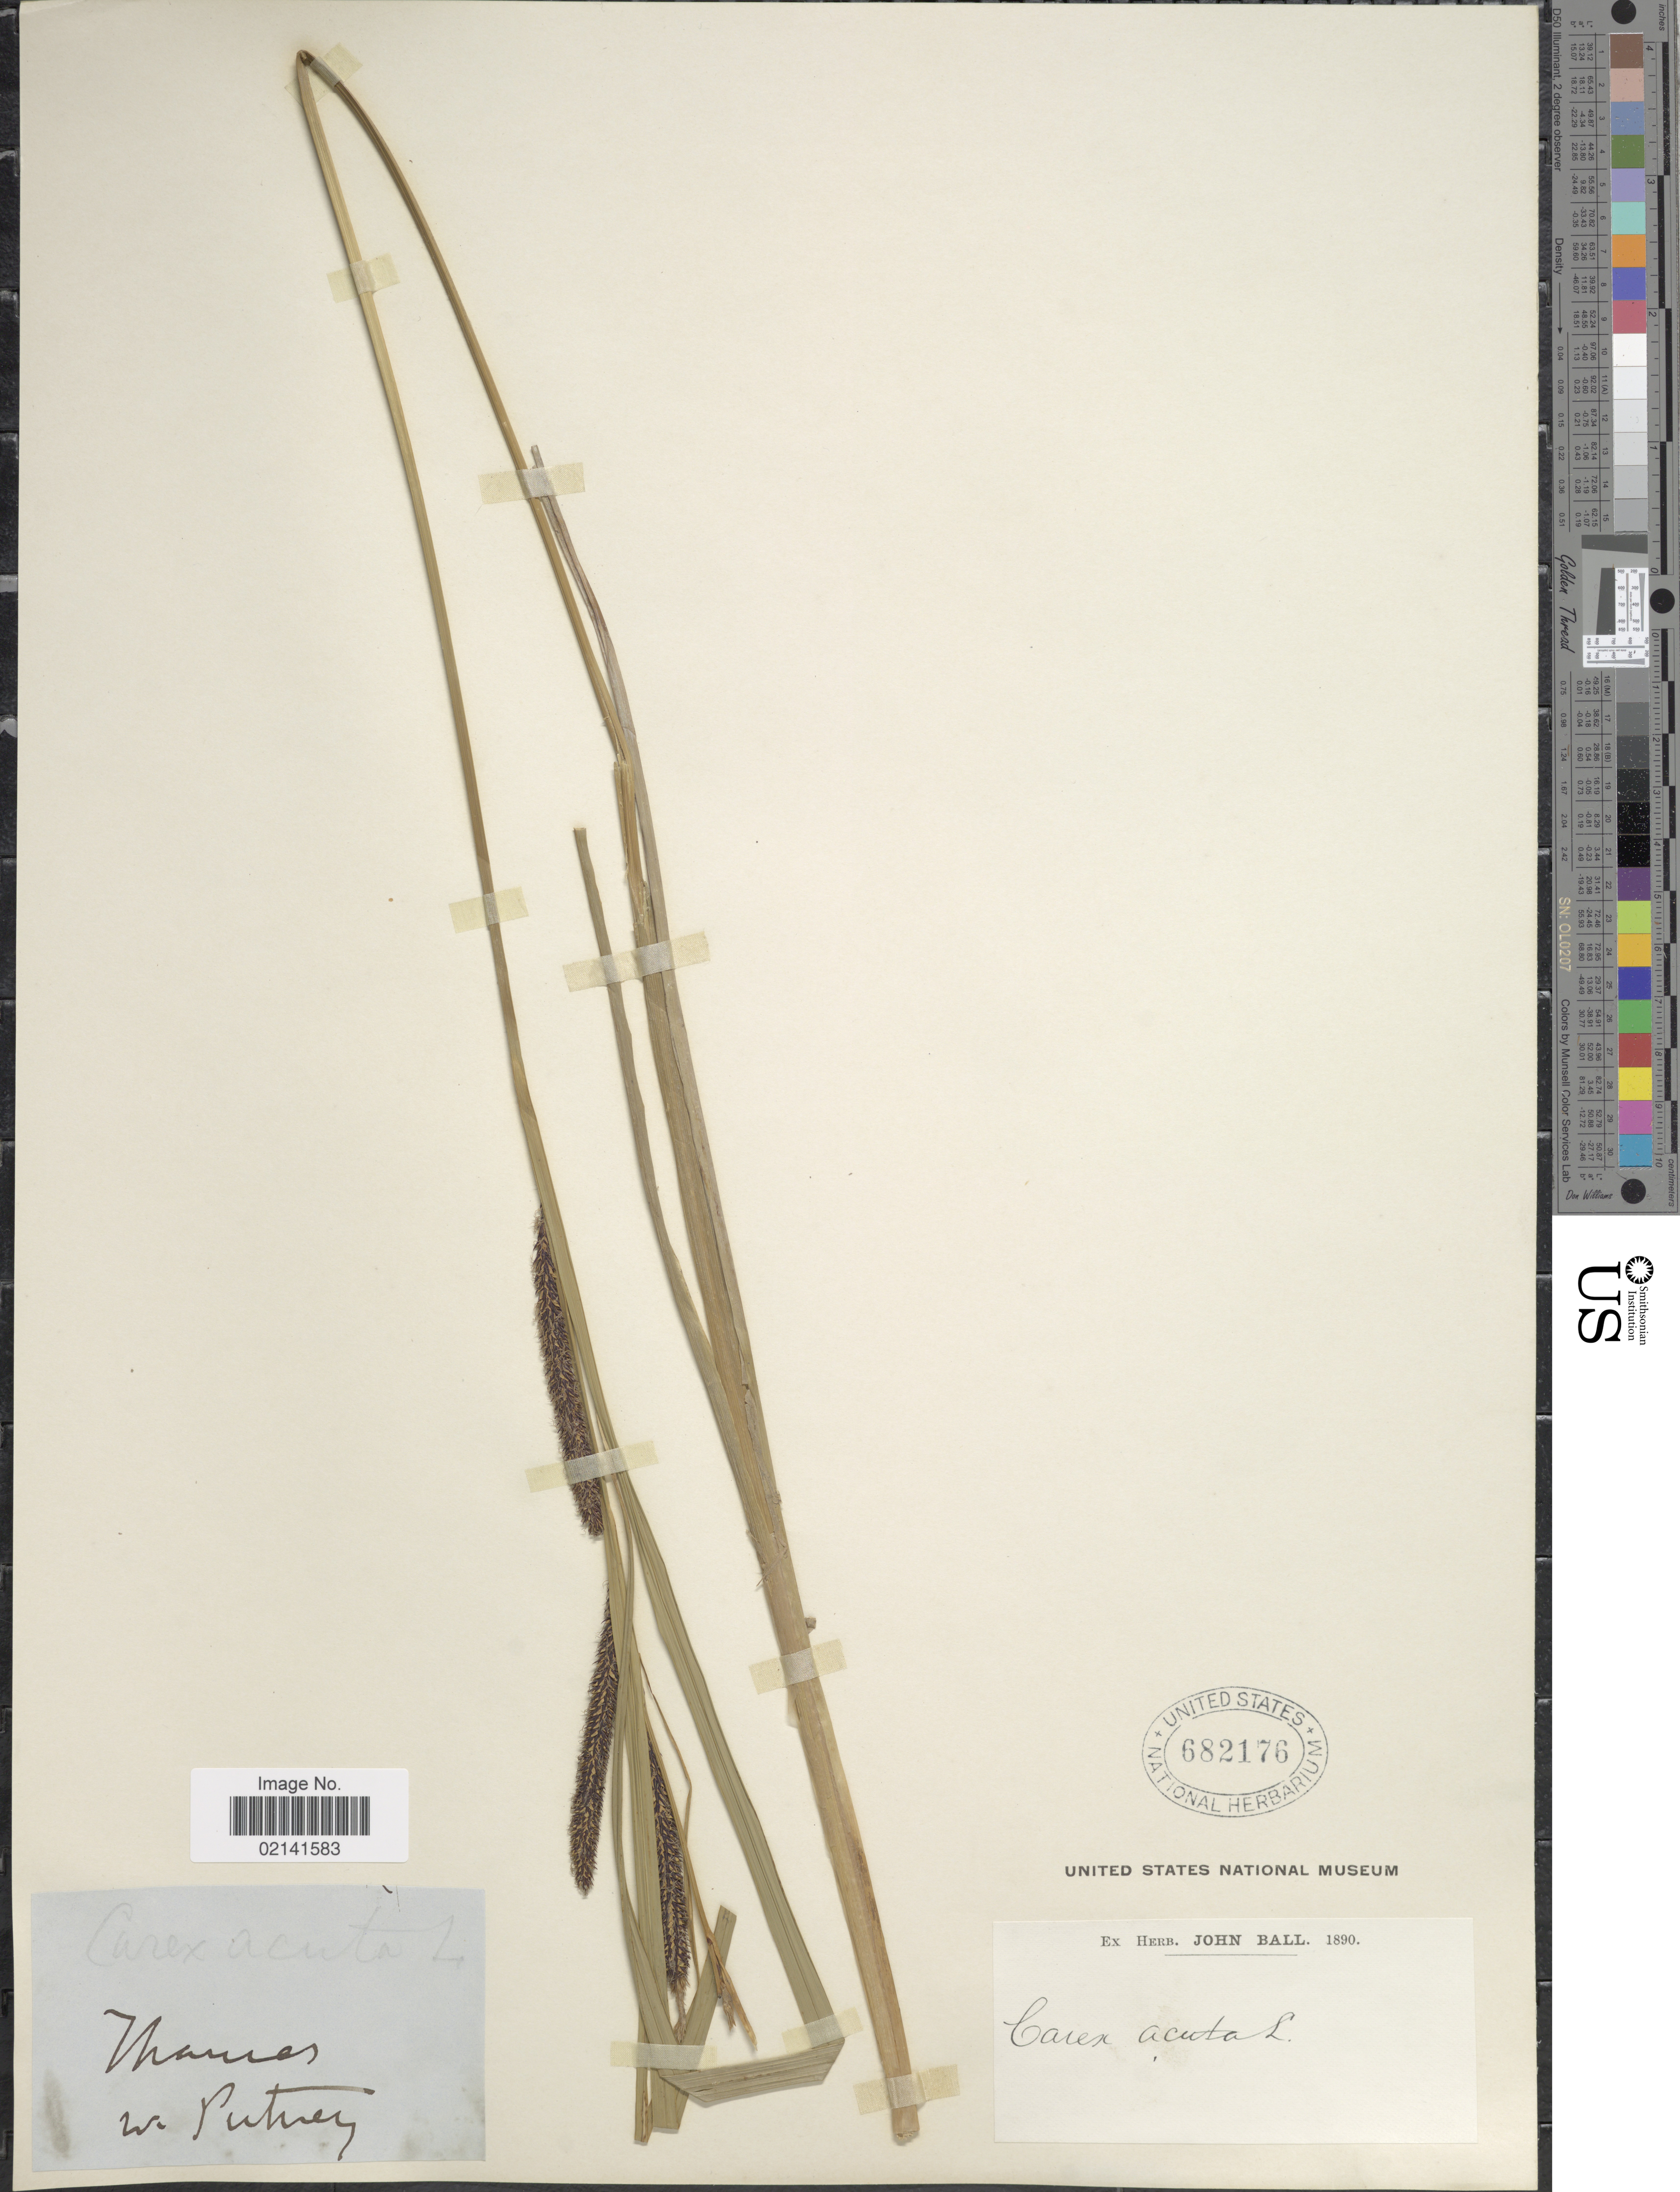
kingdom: Plantae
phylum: Tracheophyta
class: Liliopsida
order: Poales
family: Cyperaceae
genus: Carex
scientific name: Carex acuta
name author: L.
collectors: ex herb. John Ball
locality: Thomas, W. Putney [interpreted]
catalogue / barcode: US 682176